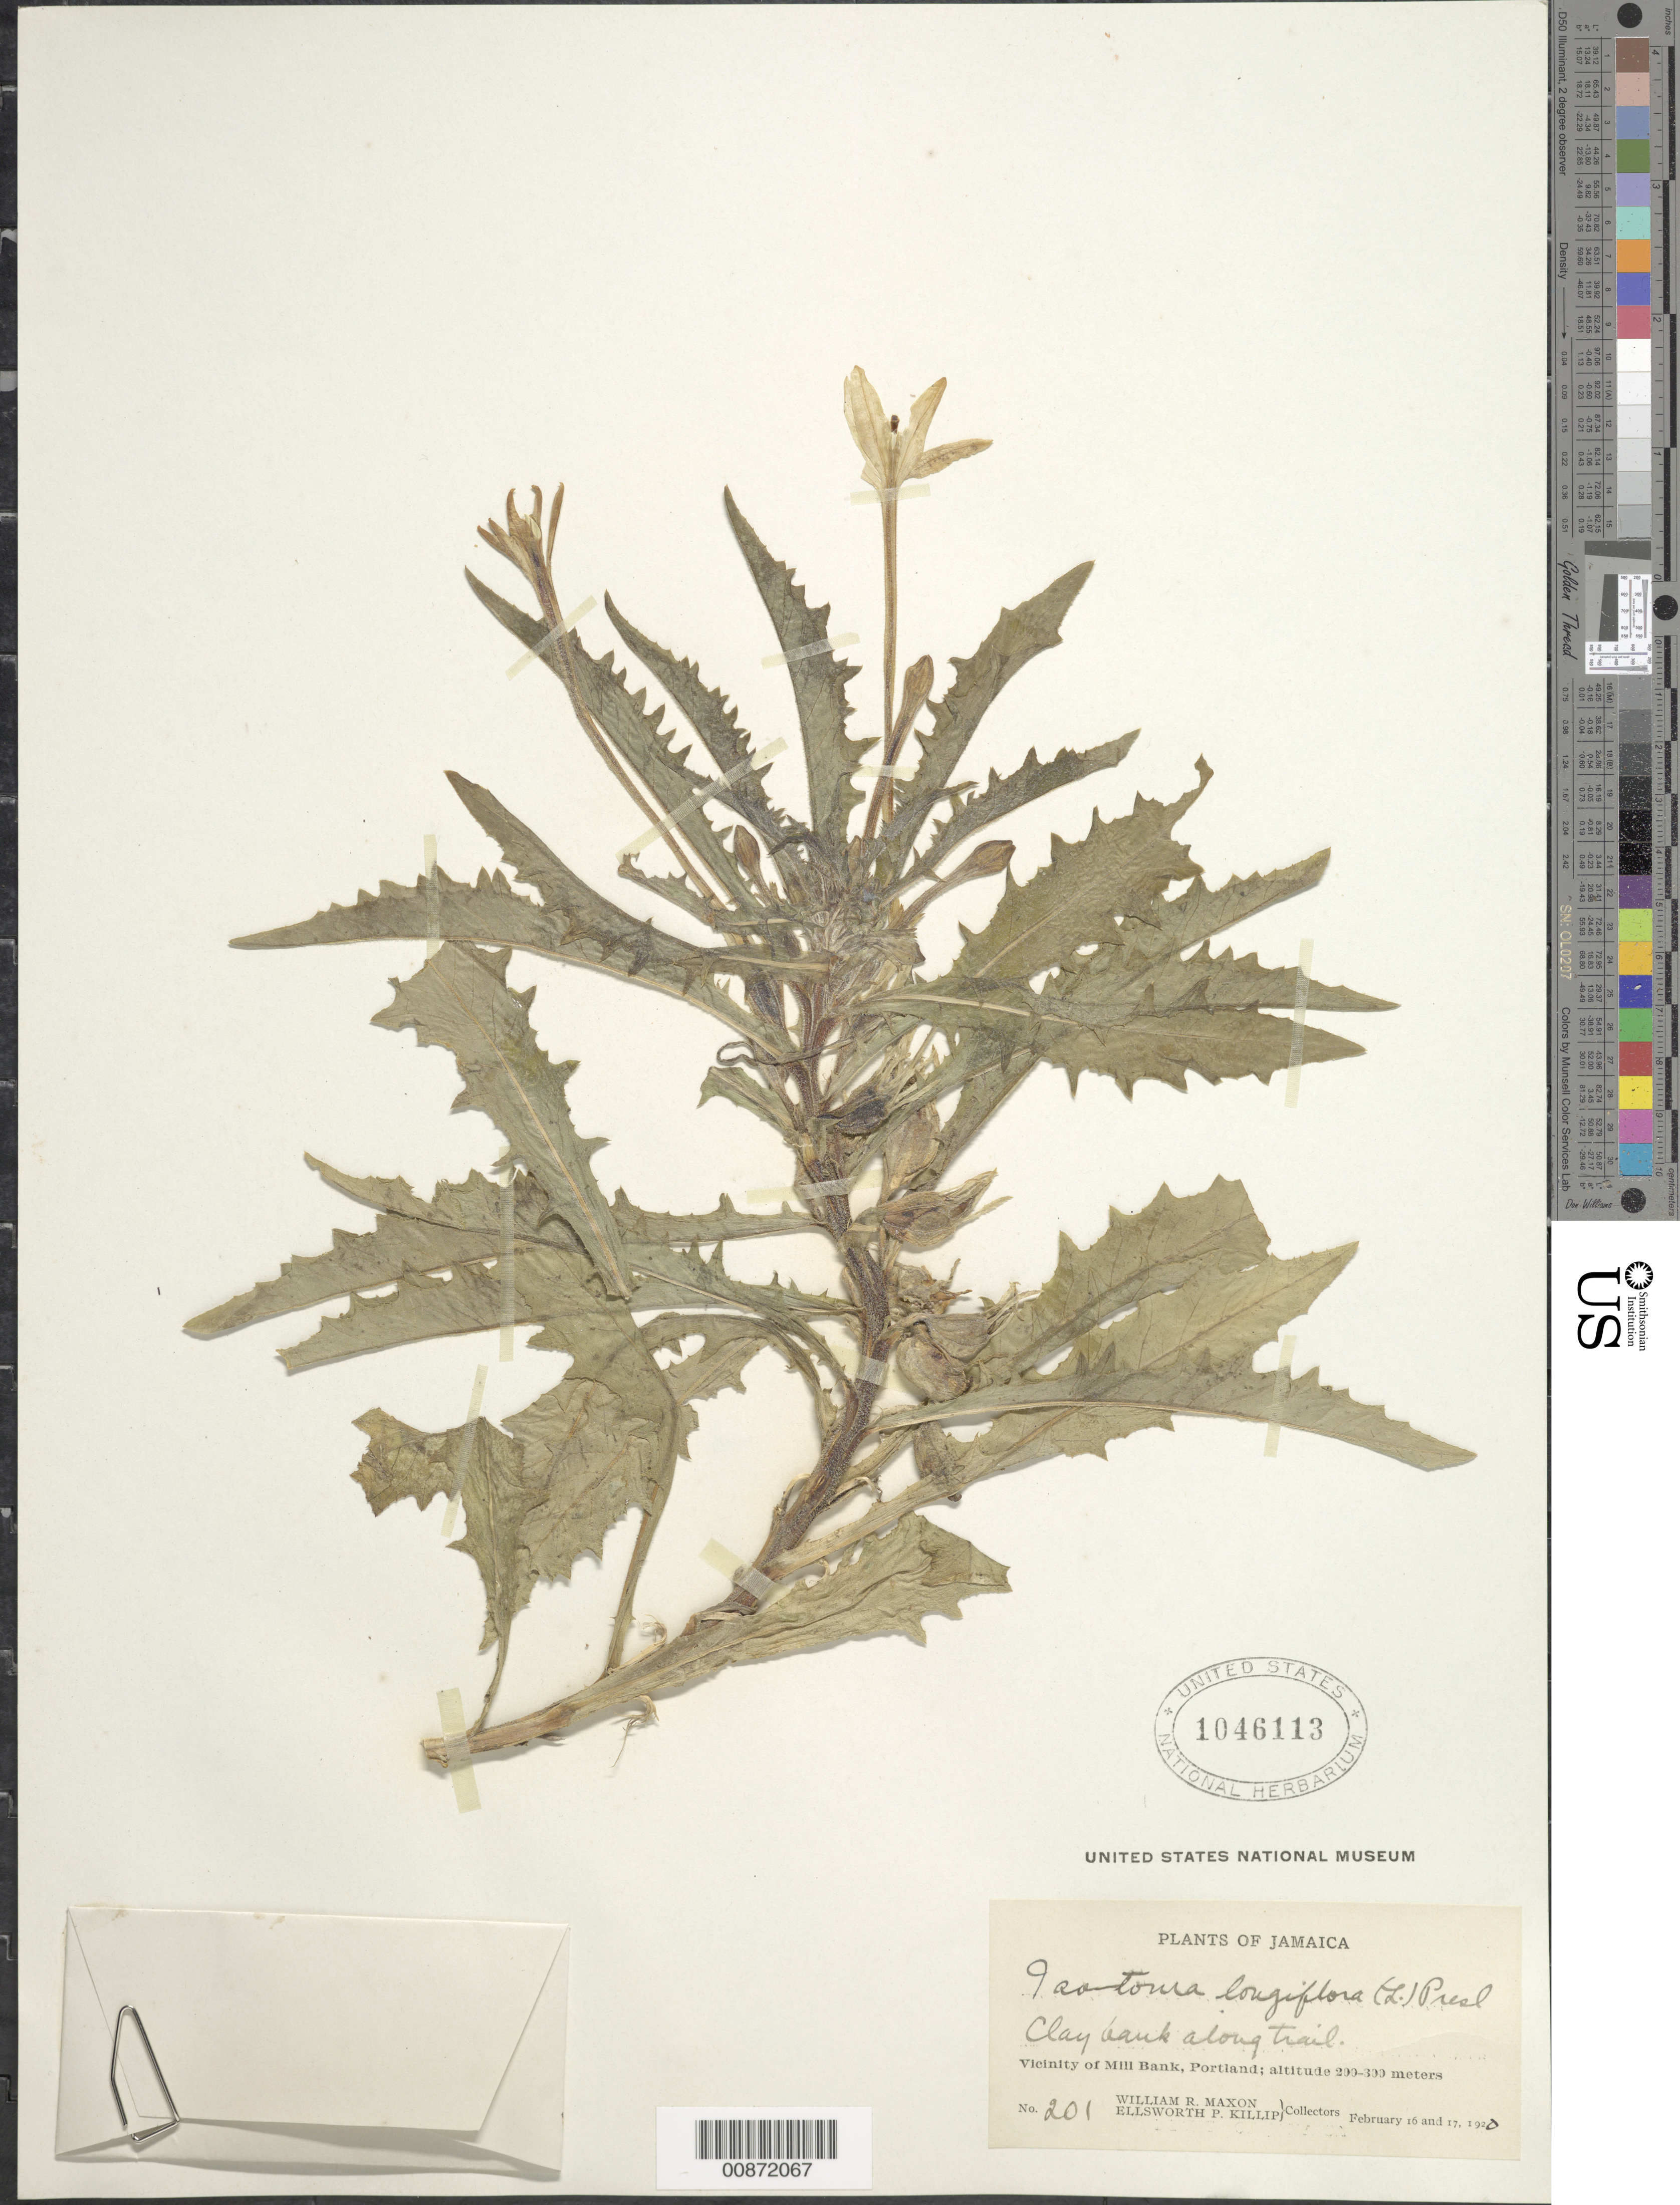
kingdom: Plantae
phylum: Tracheophyta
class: Magnoliopsida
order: Asterales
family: Campanulaceae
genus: Hippobroma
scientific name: Hippobroma longiflora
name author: (L.) G. Don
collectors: W. R. Maxon & E. P. Killip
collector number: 201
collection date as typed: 16 Feb 1920 to 17 Feb 1920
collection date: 1920-02-16/1920-02-17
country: Jamaica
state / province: Portland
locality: Vicinity of Mill Bank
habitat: Clay bank along trail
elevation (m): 200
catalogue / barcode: US 1046113